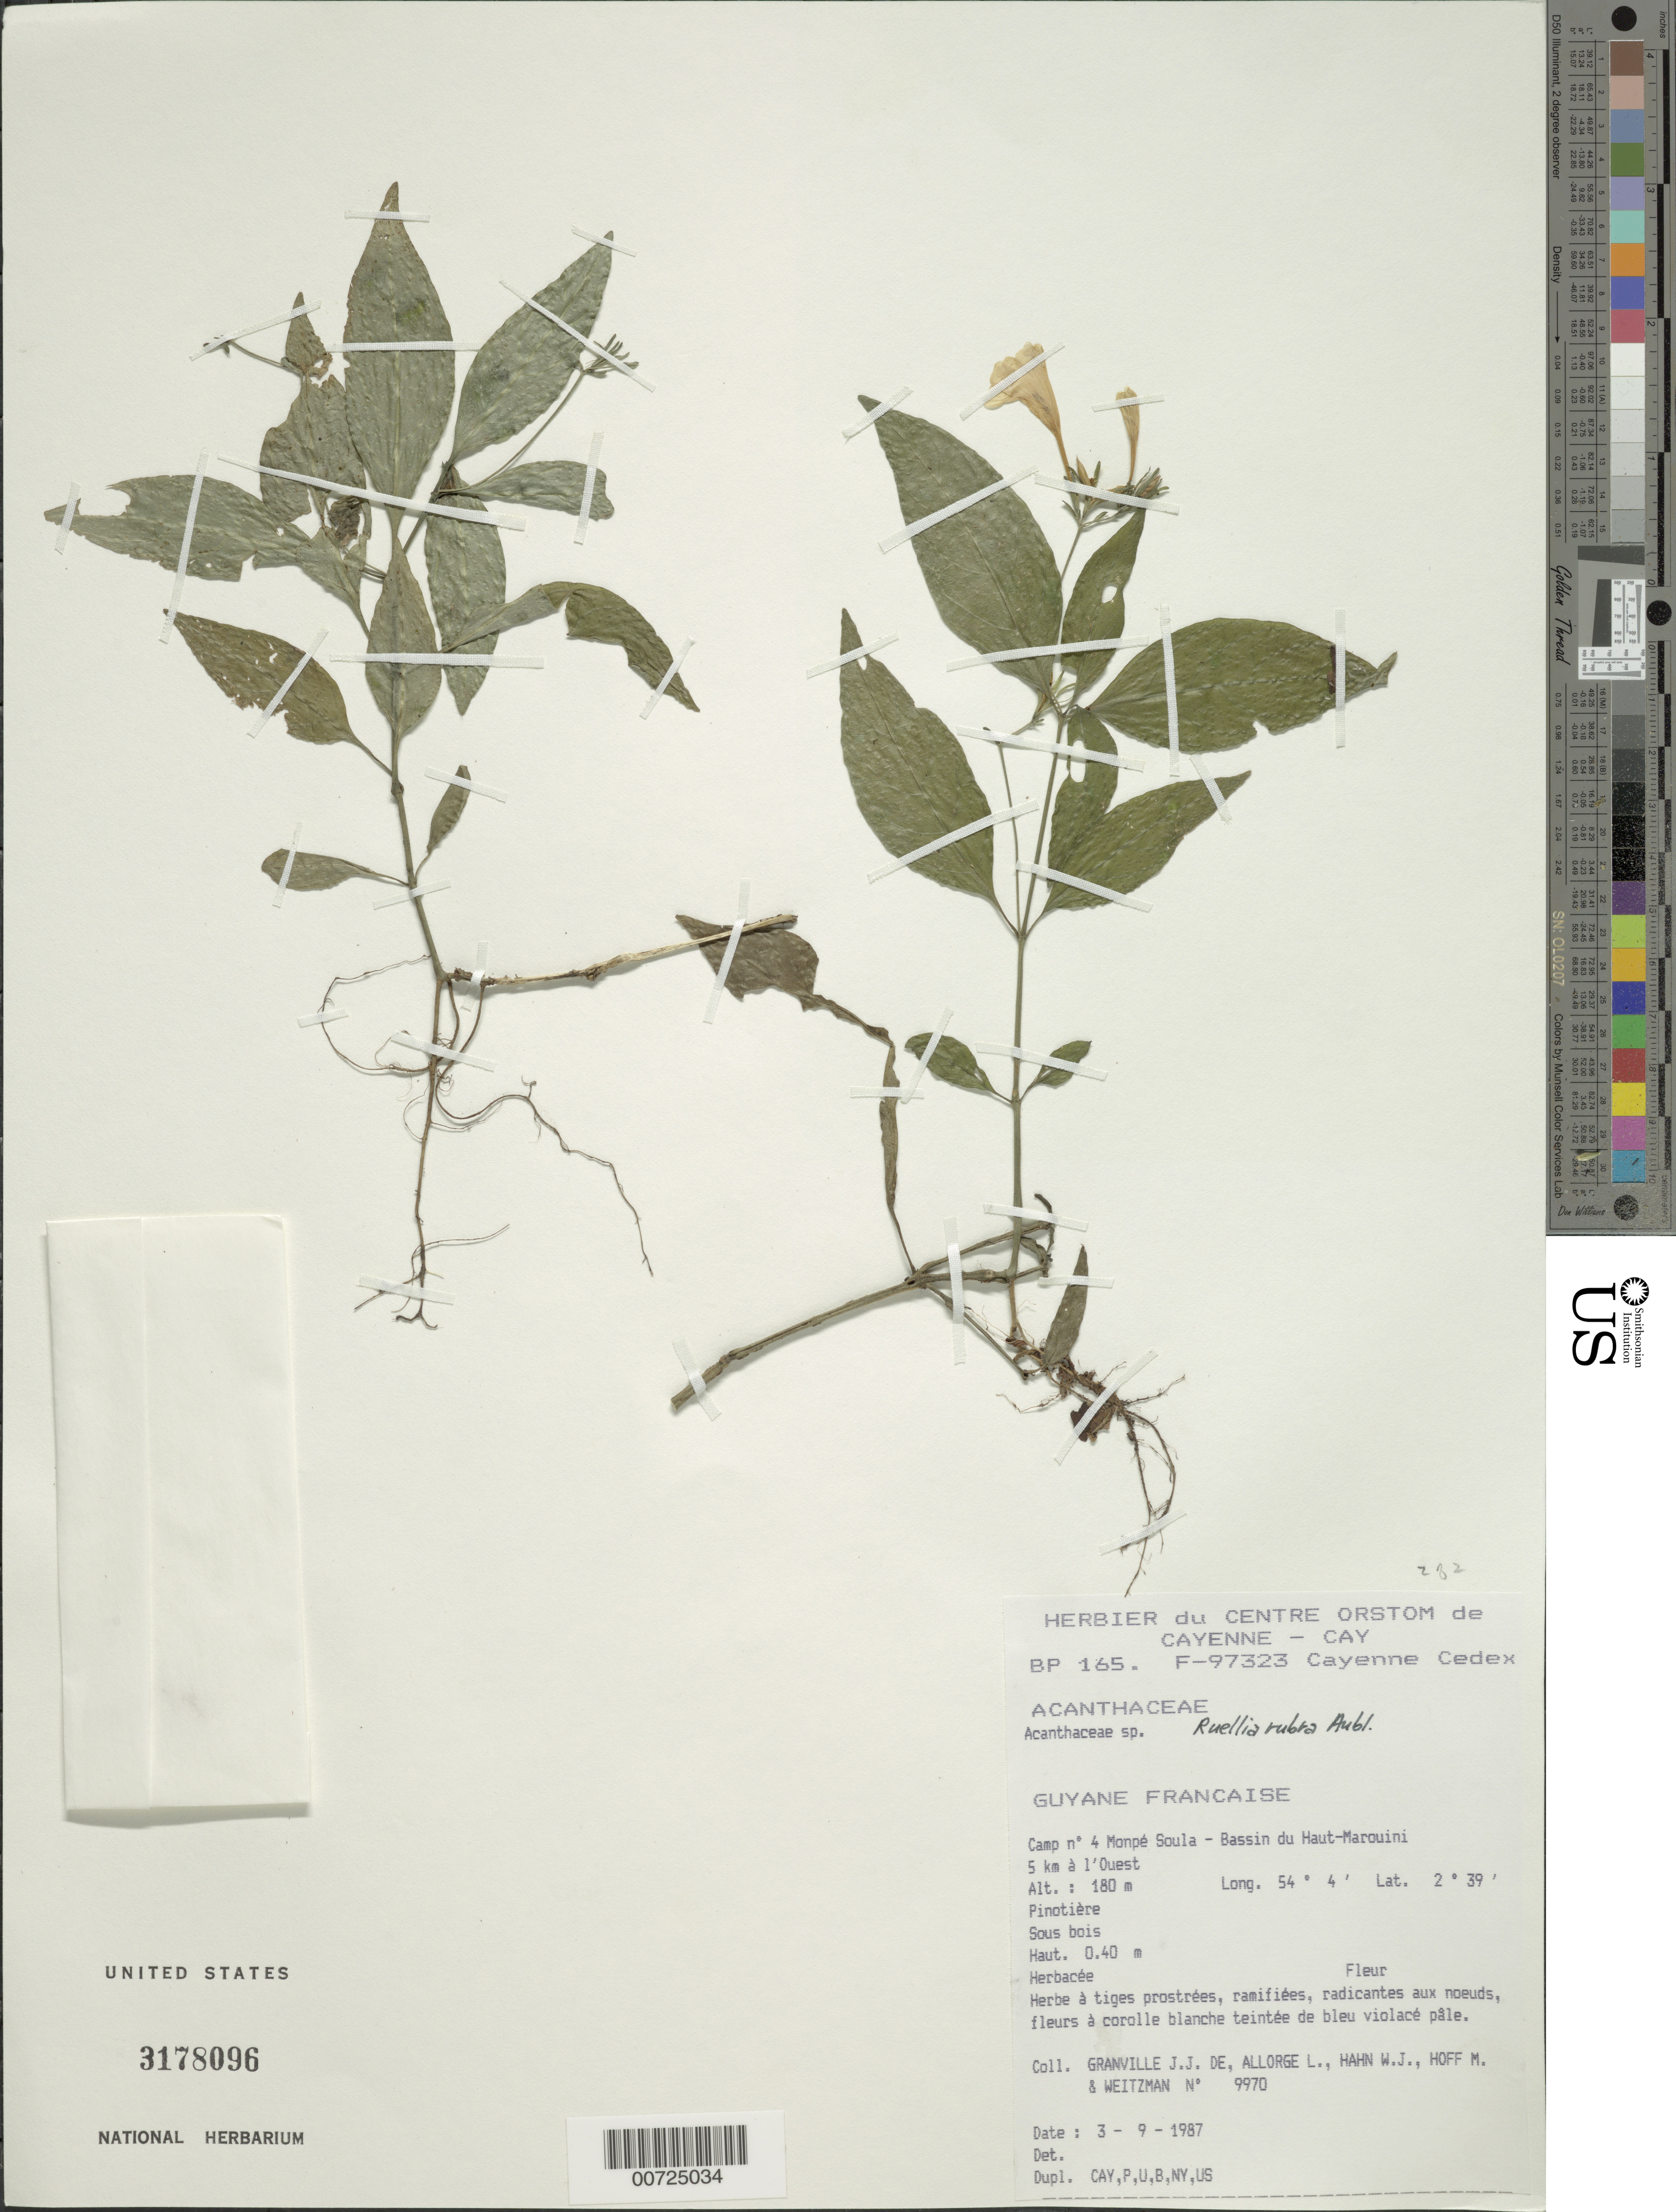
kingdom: Plantae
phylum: Tracheophyta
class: Magnoliopsida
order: Lamiales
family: Acanthaceae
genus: Ruellia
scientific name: Ruellia rubra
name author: Aubl.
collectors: J.-J. de Granville, L. Allorge, W. J. Hahn, M. Hoff & Weitzman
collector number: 9970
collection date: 1987-09-03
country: French Guiana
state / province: Cayenne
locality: Guyane Francaise, Camp n° Monpé Soula - Bassin du Haut-Marouini, 5 km à l'Ouest.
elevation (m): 180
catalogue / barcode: US 3178096